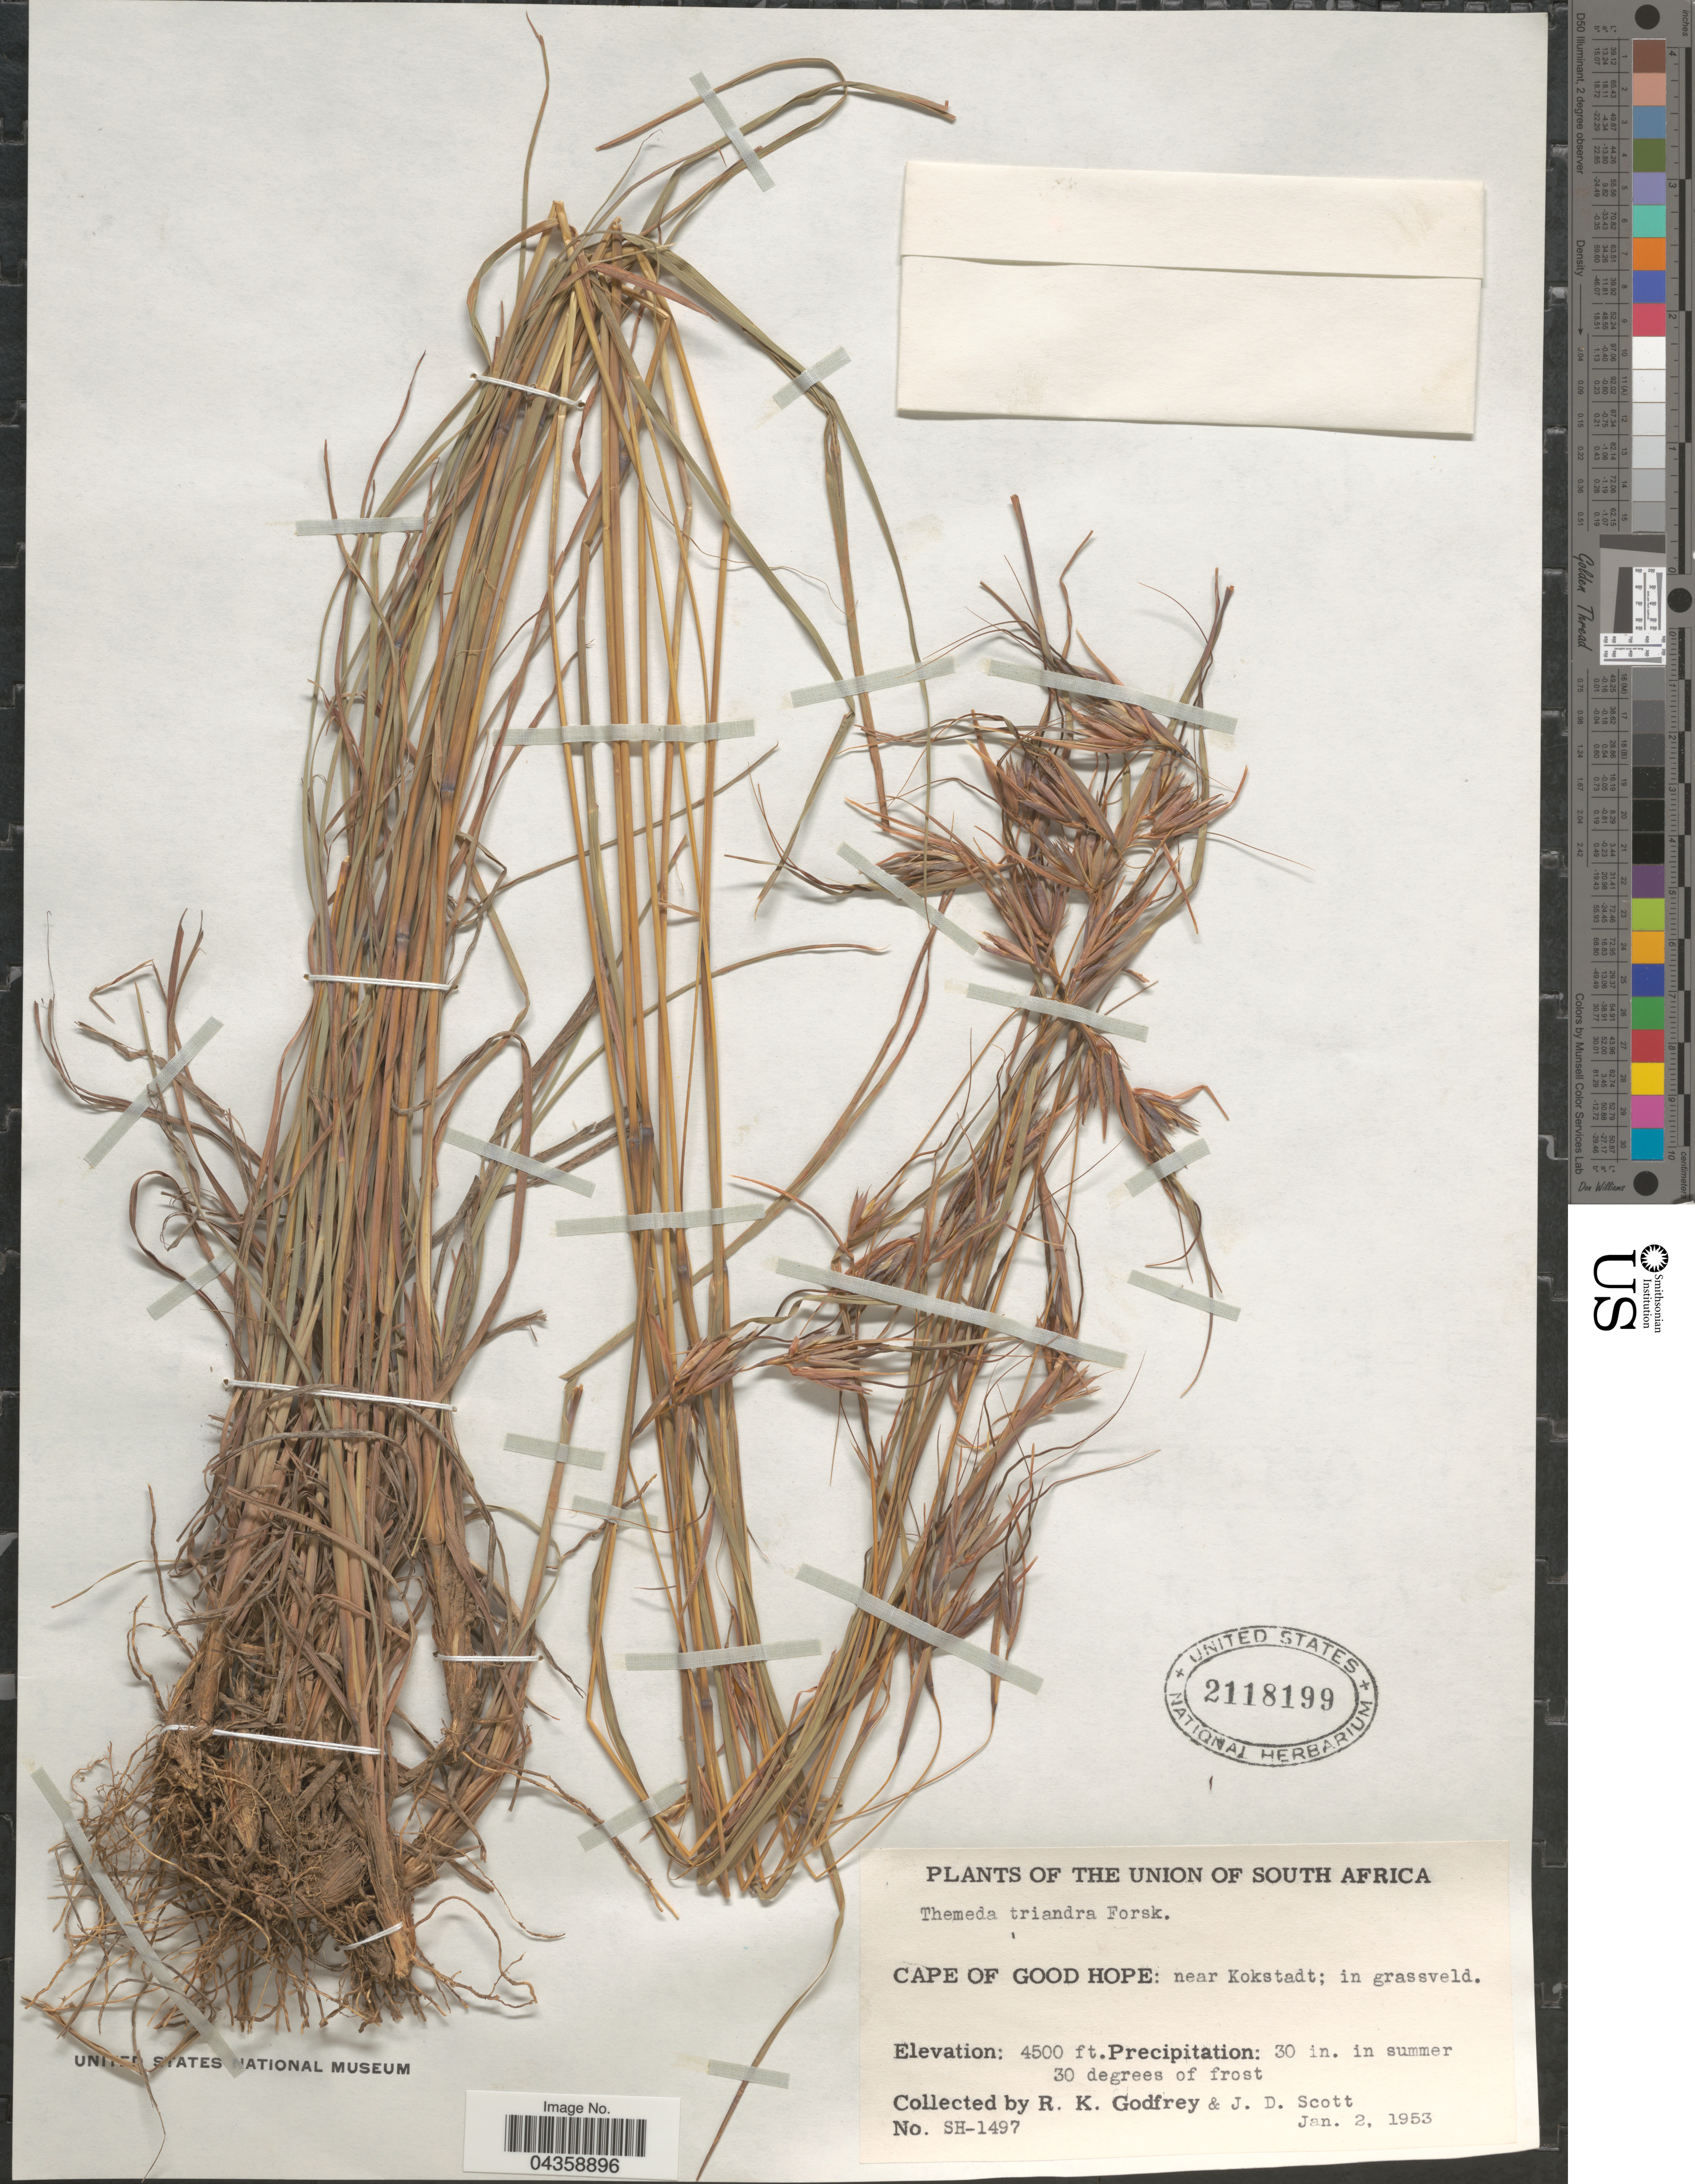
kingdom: Plantae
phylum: Tracheophyta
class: Liliopsida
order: Poales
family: Poaceae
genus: Themeda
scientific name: Themeda triandra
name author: Forssk.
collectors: R. K. Godfrey & J. D. Scott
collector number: SH-1497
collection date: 1953-01-02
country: South Africa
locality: The Union of South Africa. Cape of Good Hope: near Kokstadt.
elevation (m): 1372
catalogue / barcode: US 2118199